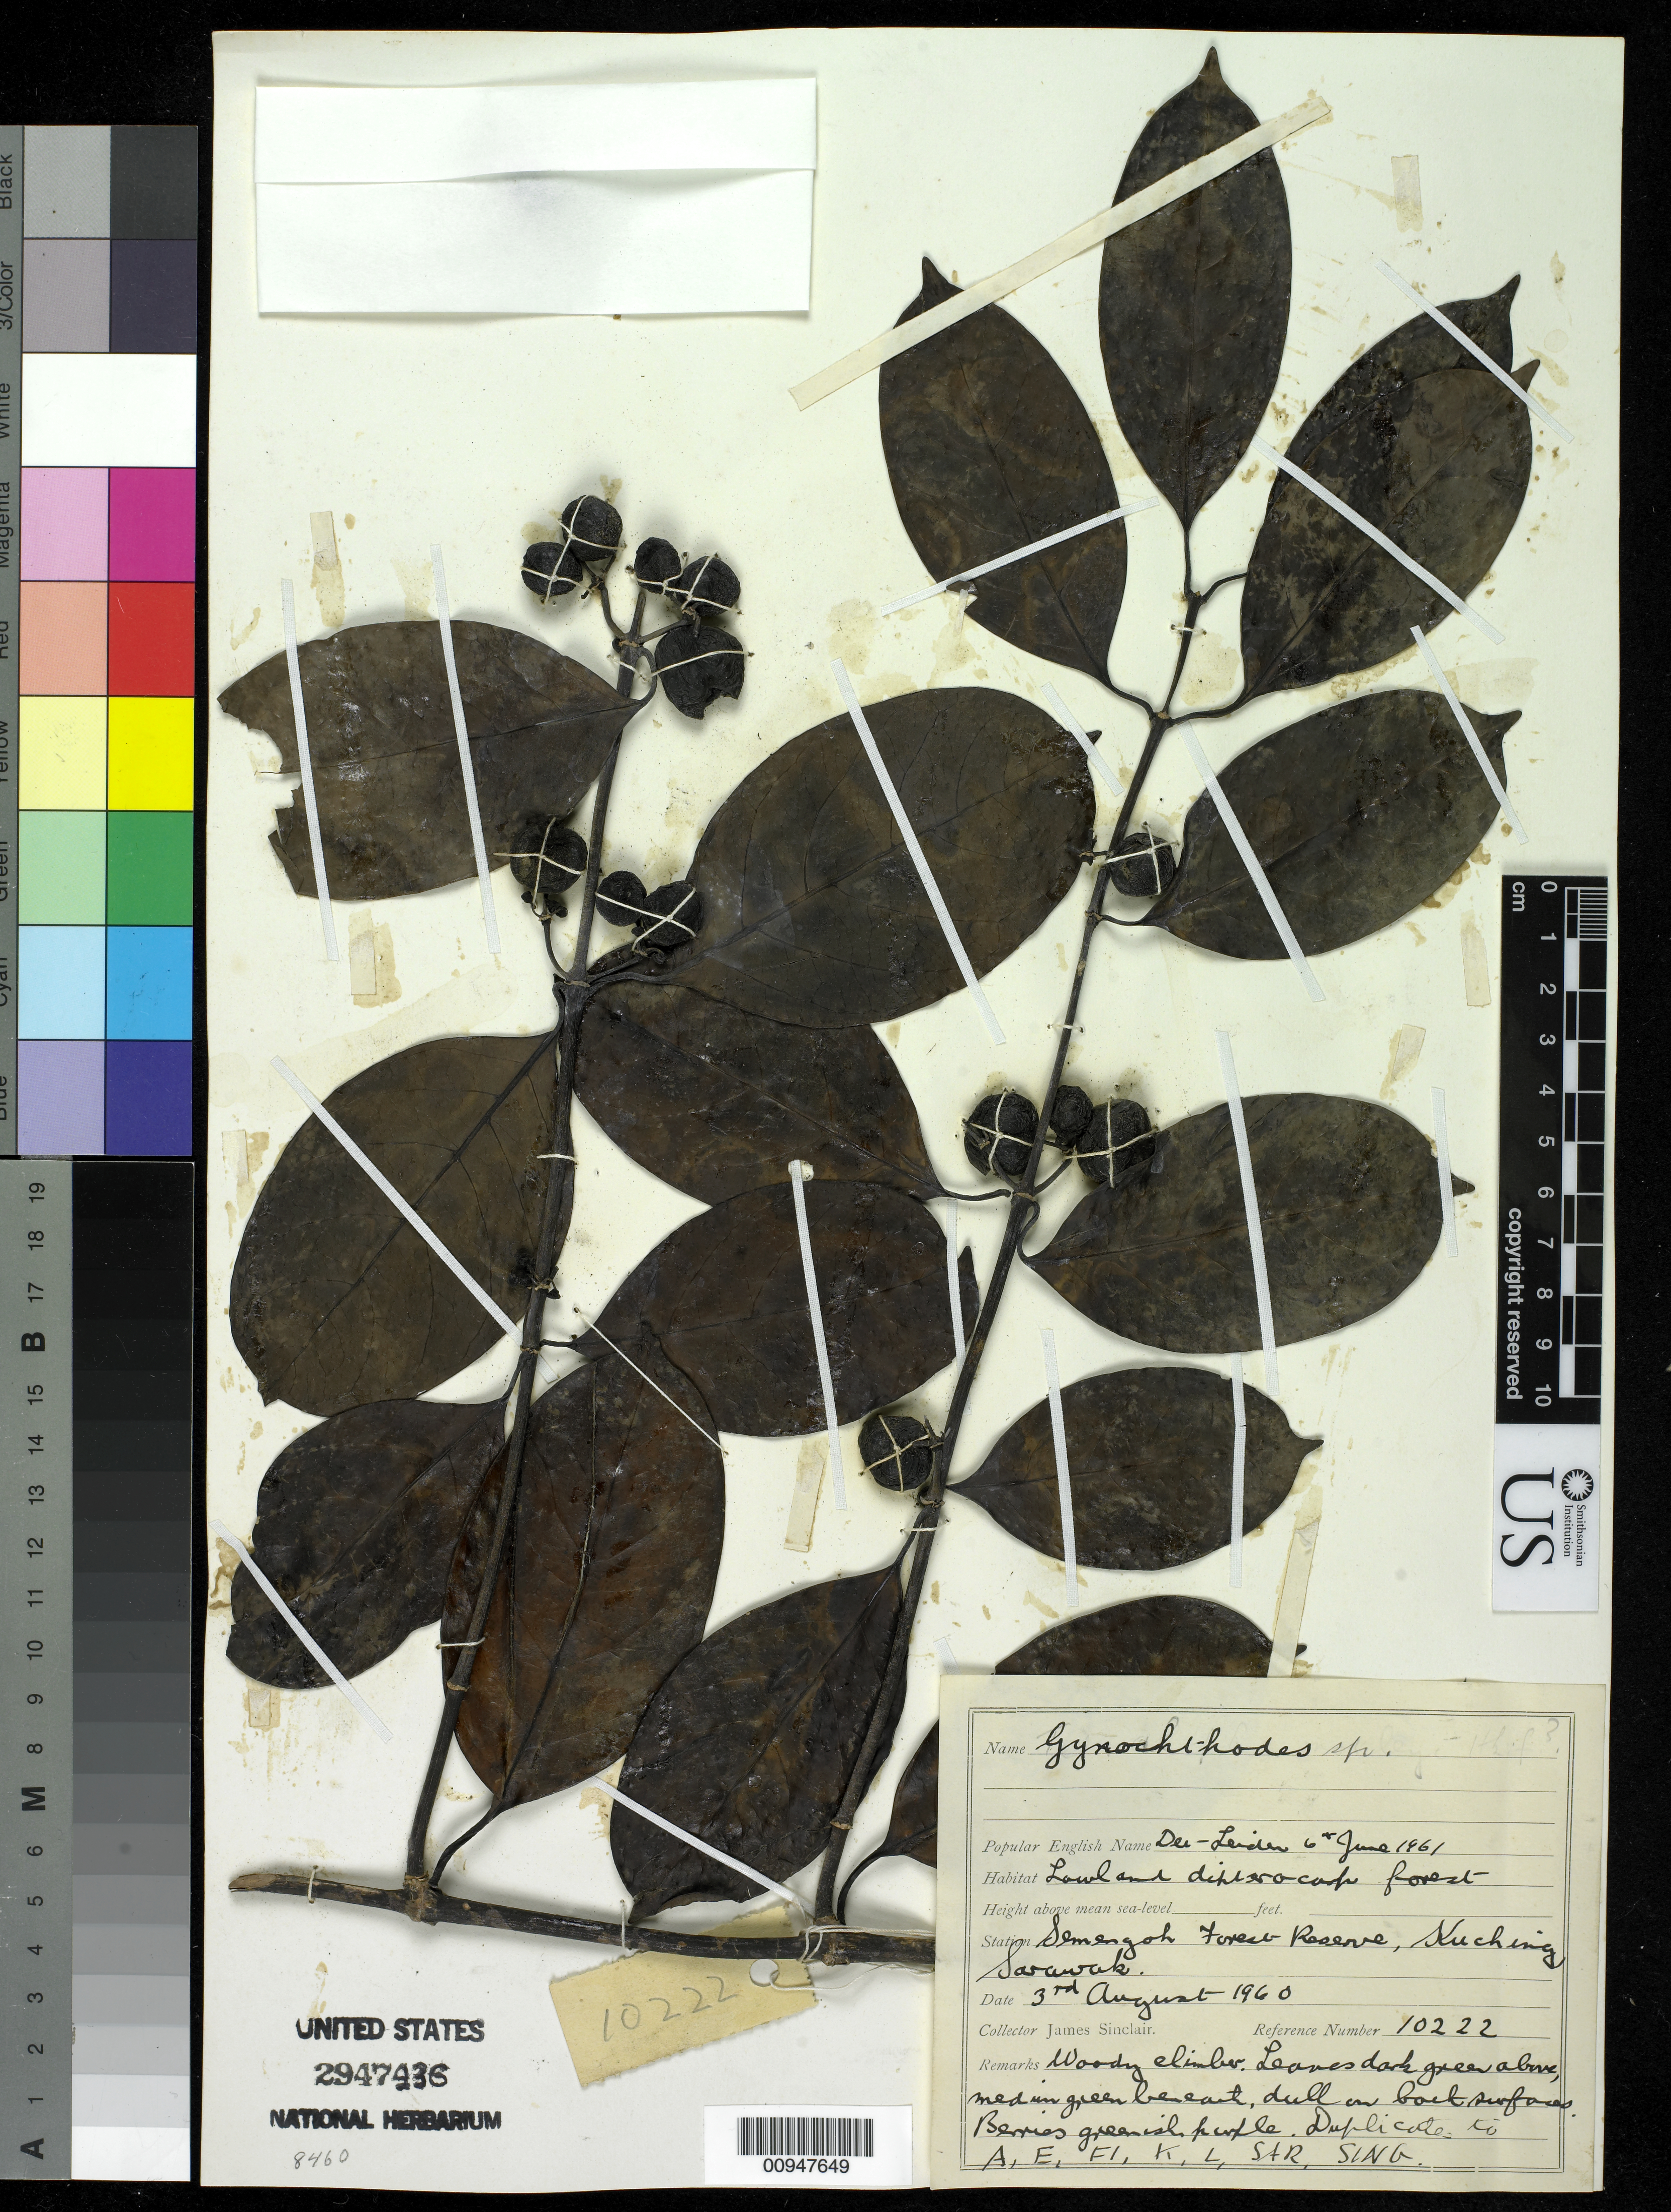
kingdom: Plantae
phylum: Tracheophyta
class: Magnoliopsida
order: Gentianales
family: Rubiaceae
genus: Gynochthodes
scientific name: Gynochthodes sp.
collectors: J. Sinclair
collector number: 10222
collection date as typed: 03 Aug 1960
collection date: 1960-08-03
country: Indonesia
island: Borneo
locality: Semengoh Forest Reserve, Kuching, Sarawak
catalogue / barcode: US 2947936